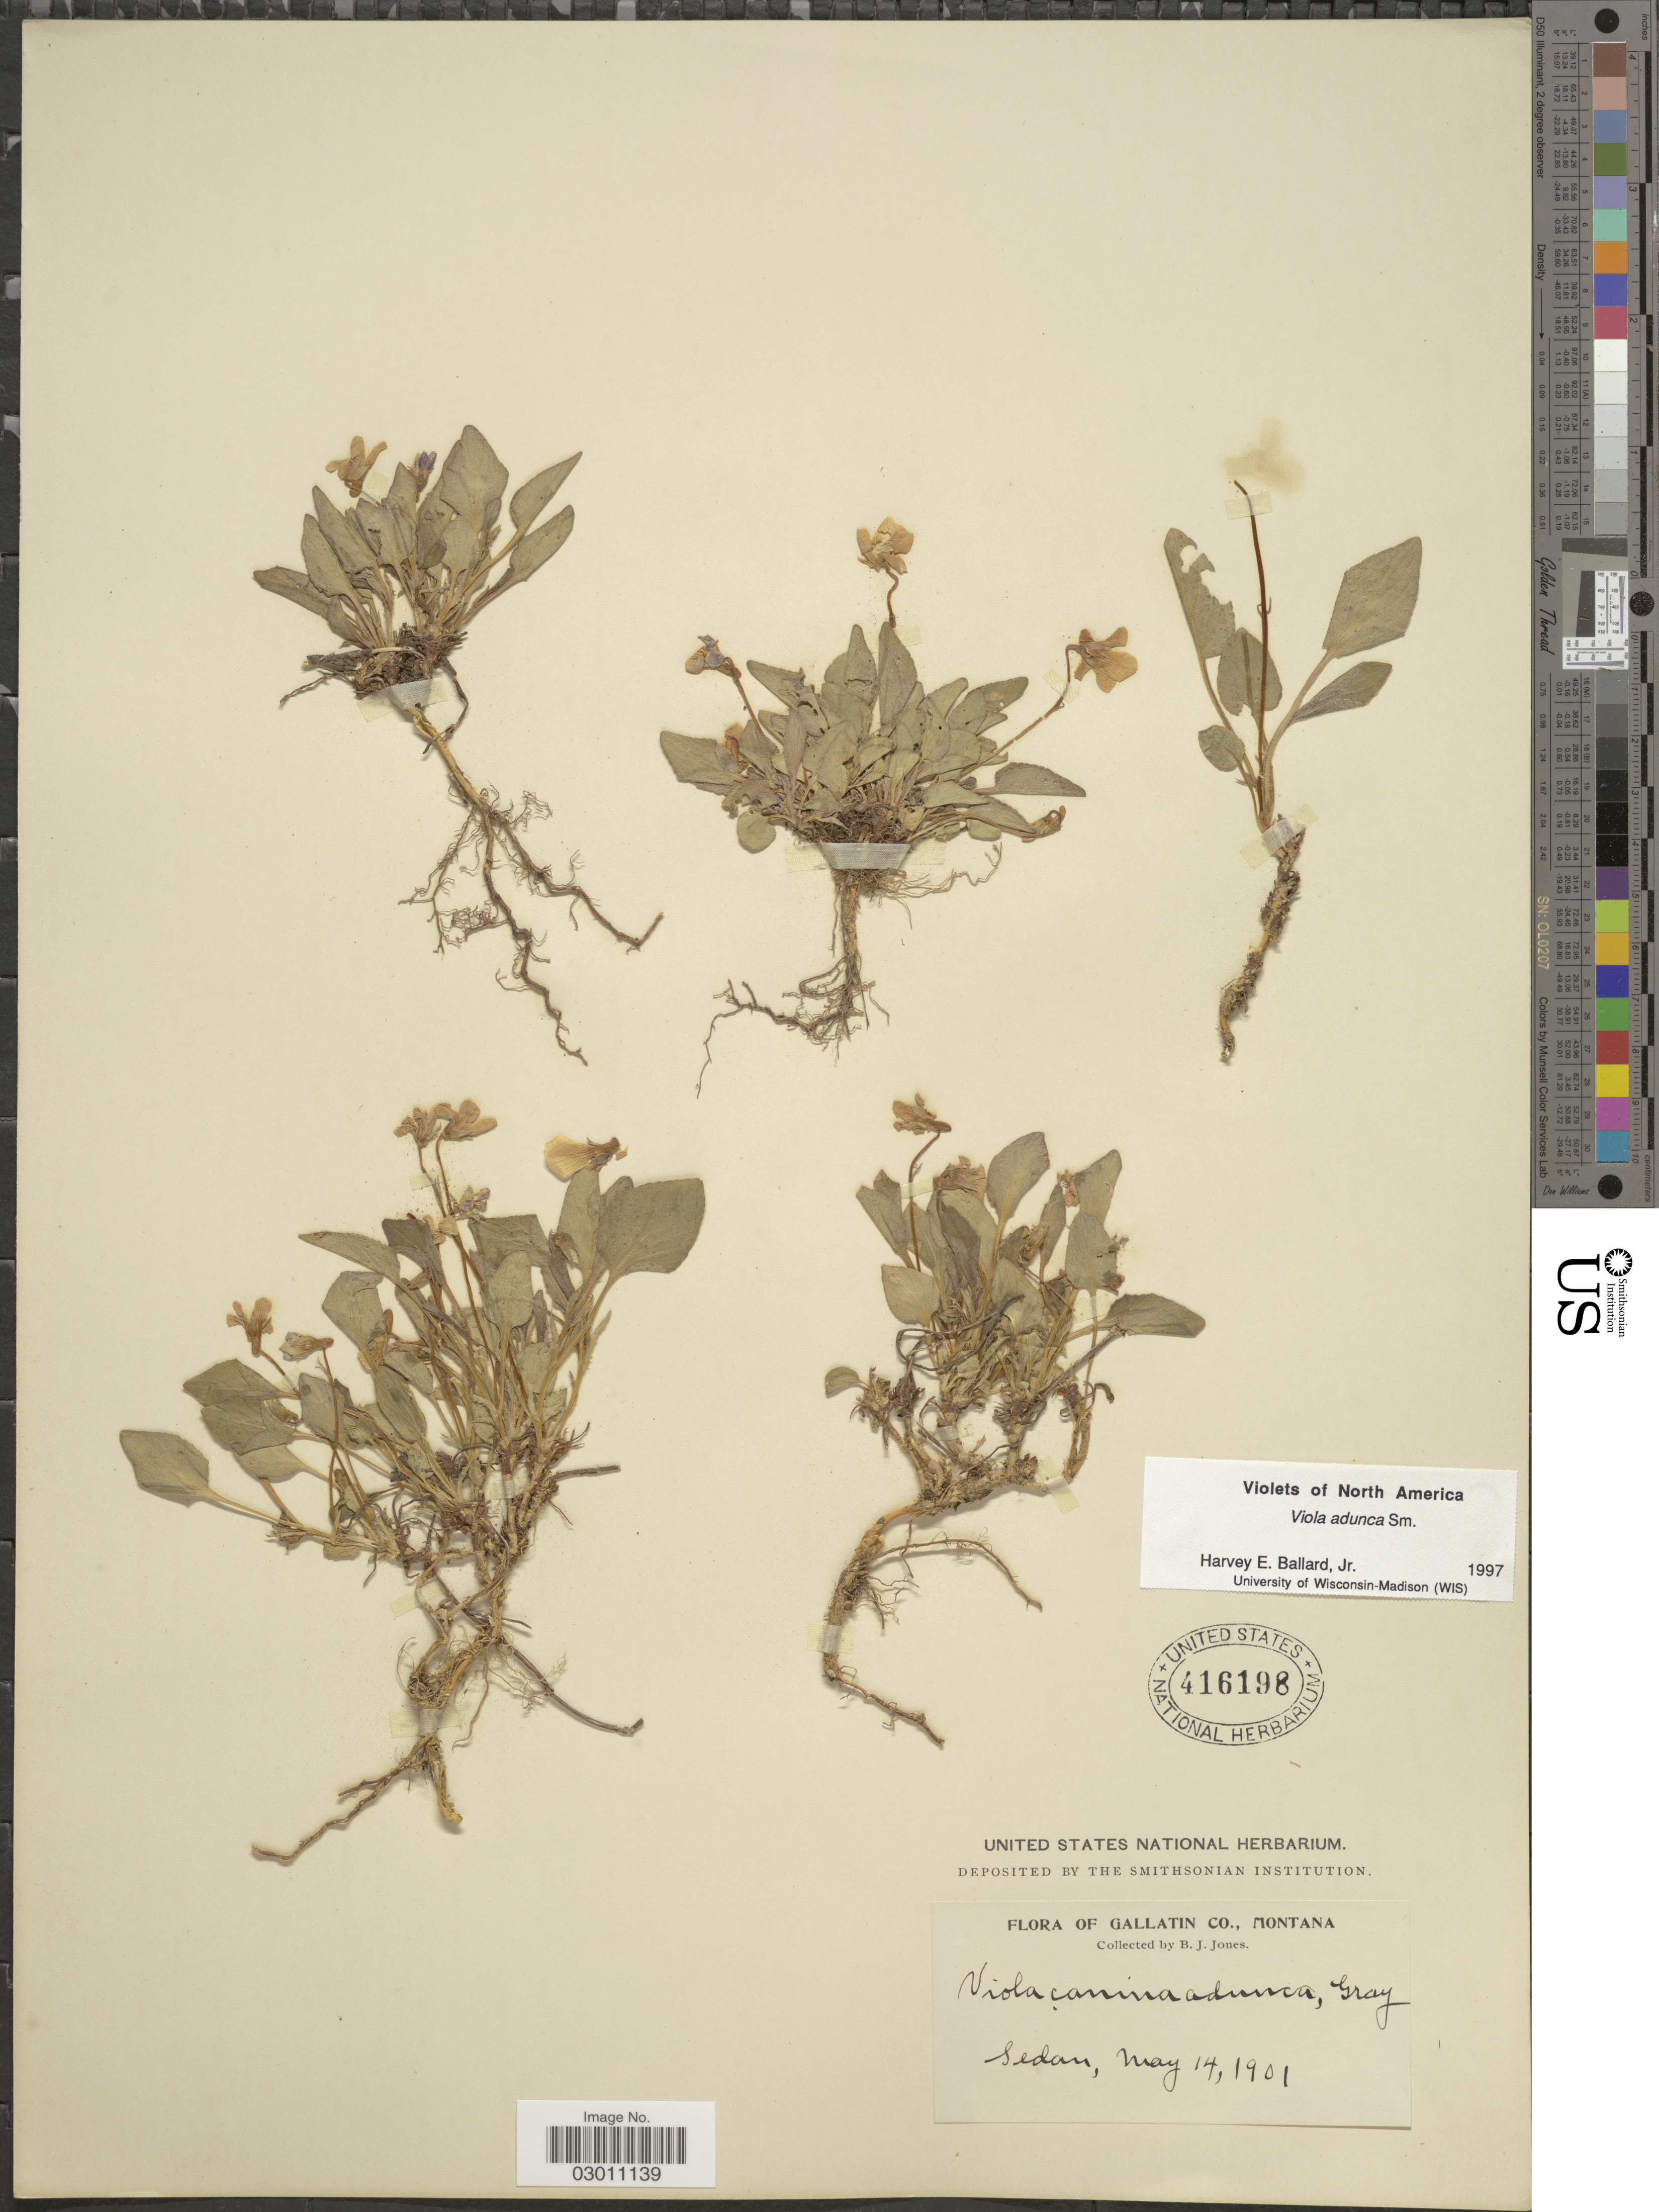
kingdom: Plantae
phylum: Tracheophyta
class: Magnoliopsida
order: Malpighiales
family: Violaceae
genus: Viola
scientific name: Viola adunca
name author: Sm.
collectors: B. Jones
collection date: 1901-05-14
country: United States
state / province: Montana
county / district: Gallatin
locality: Sedan.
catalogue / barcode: US 416198